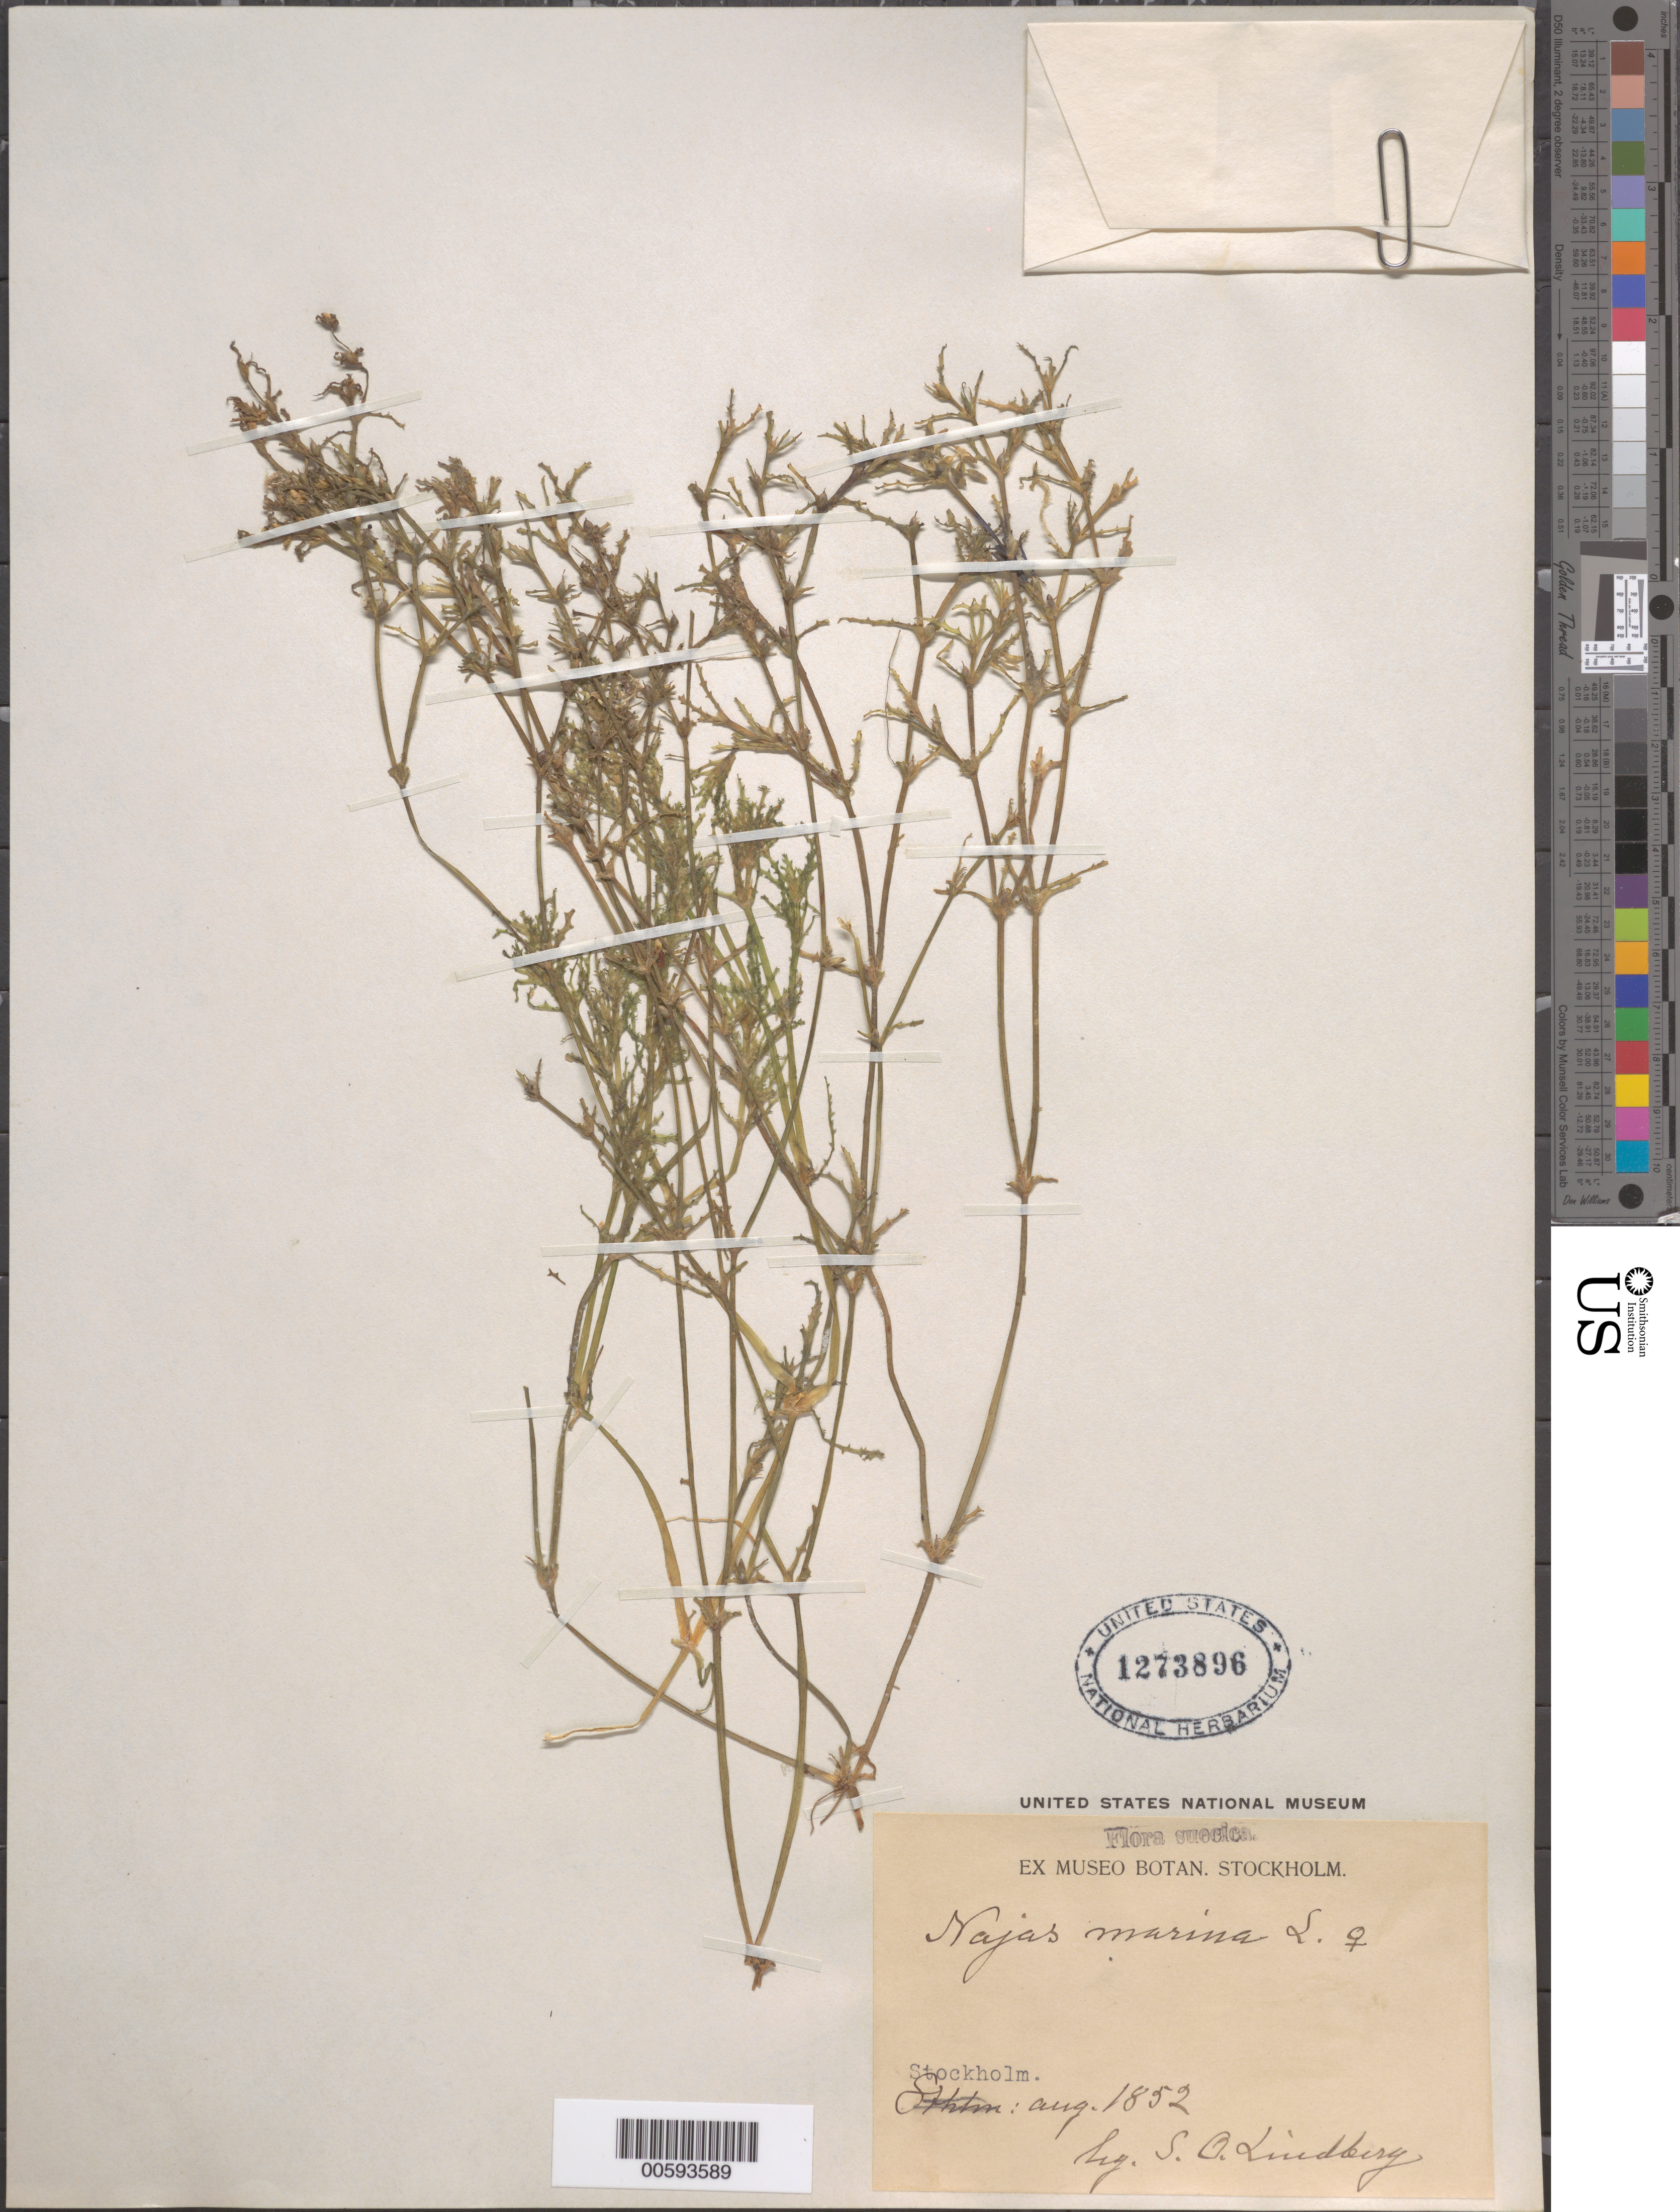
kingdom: Plantae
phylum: Tracheophyta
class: Liliopsida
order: Alismatales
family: Hydrocharitaceae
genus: Najas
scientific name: Najas major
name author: All.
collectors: S. O. Lindberg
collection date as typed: Aug 1852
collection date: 1852-08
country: Sweden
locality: Stockholm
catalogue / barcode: US 1273896